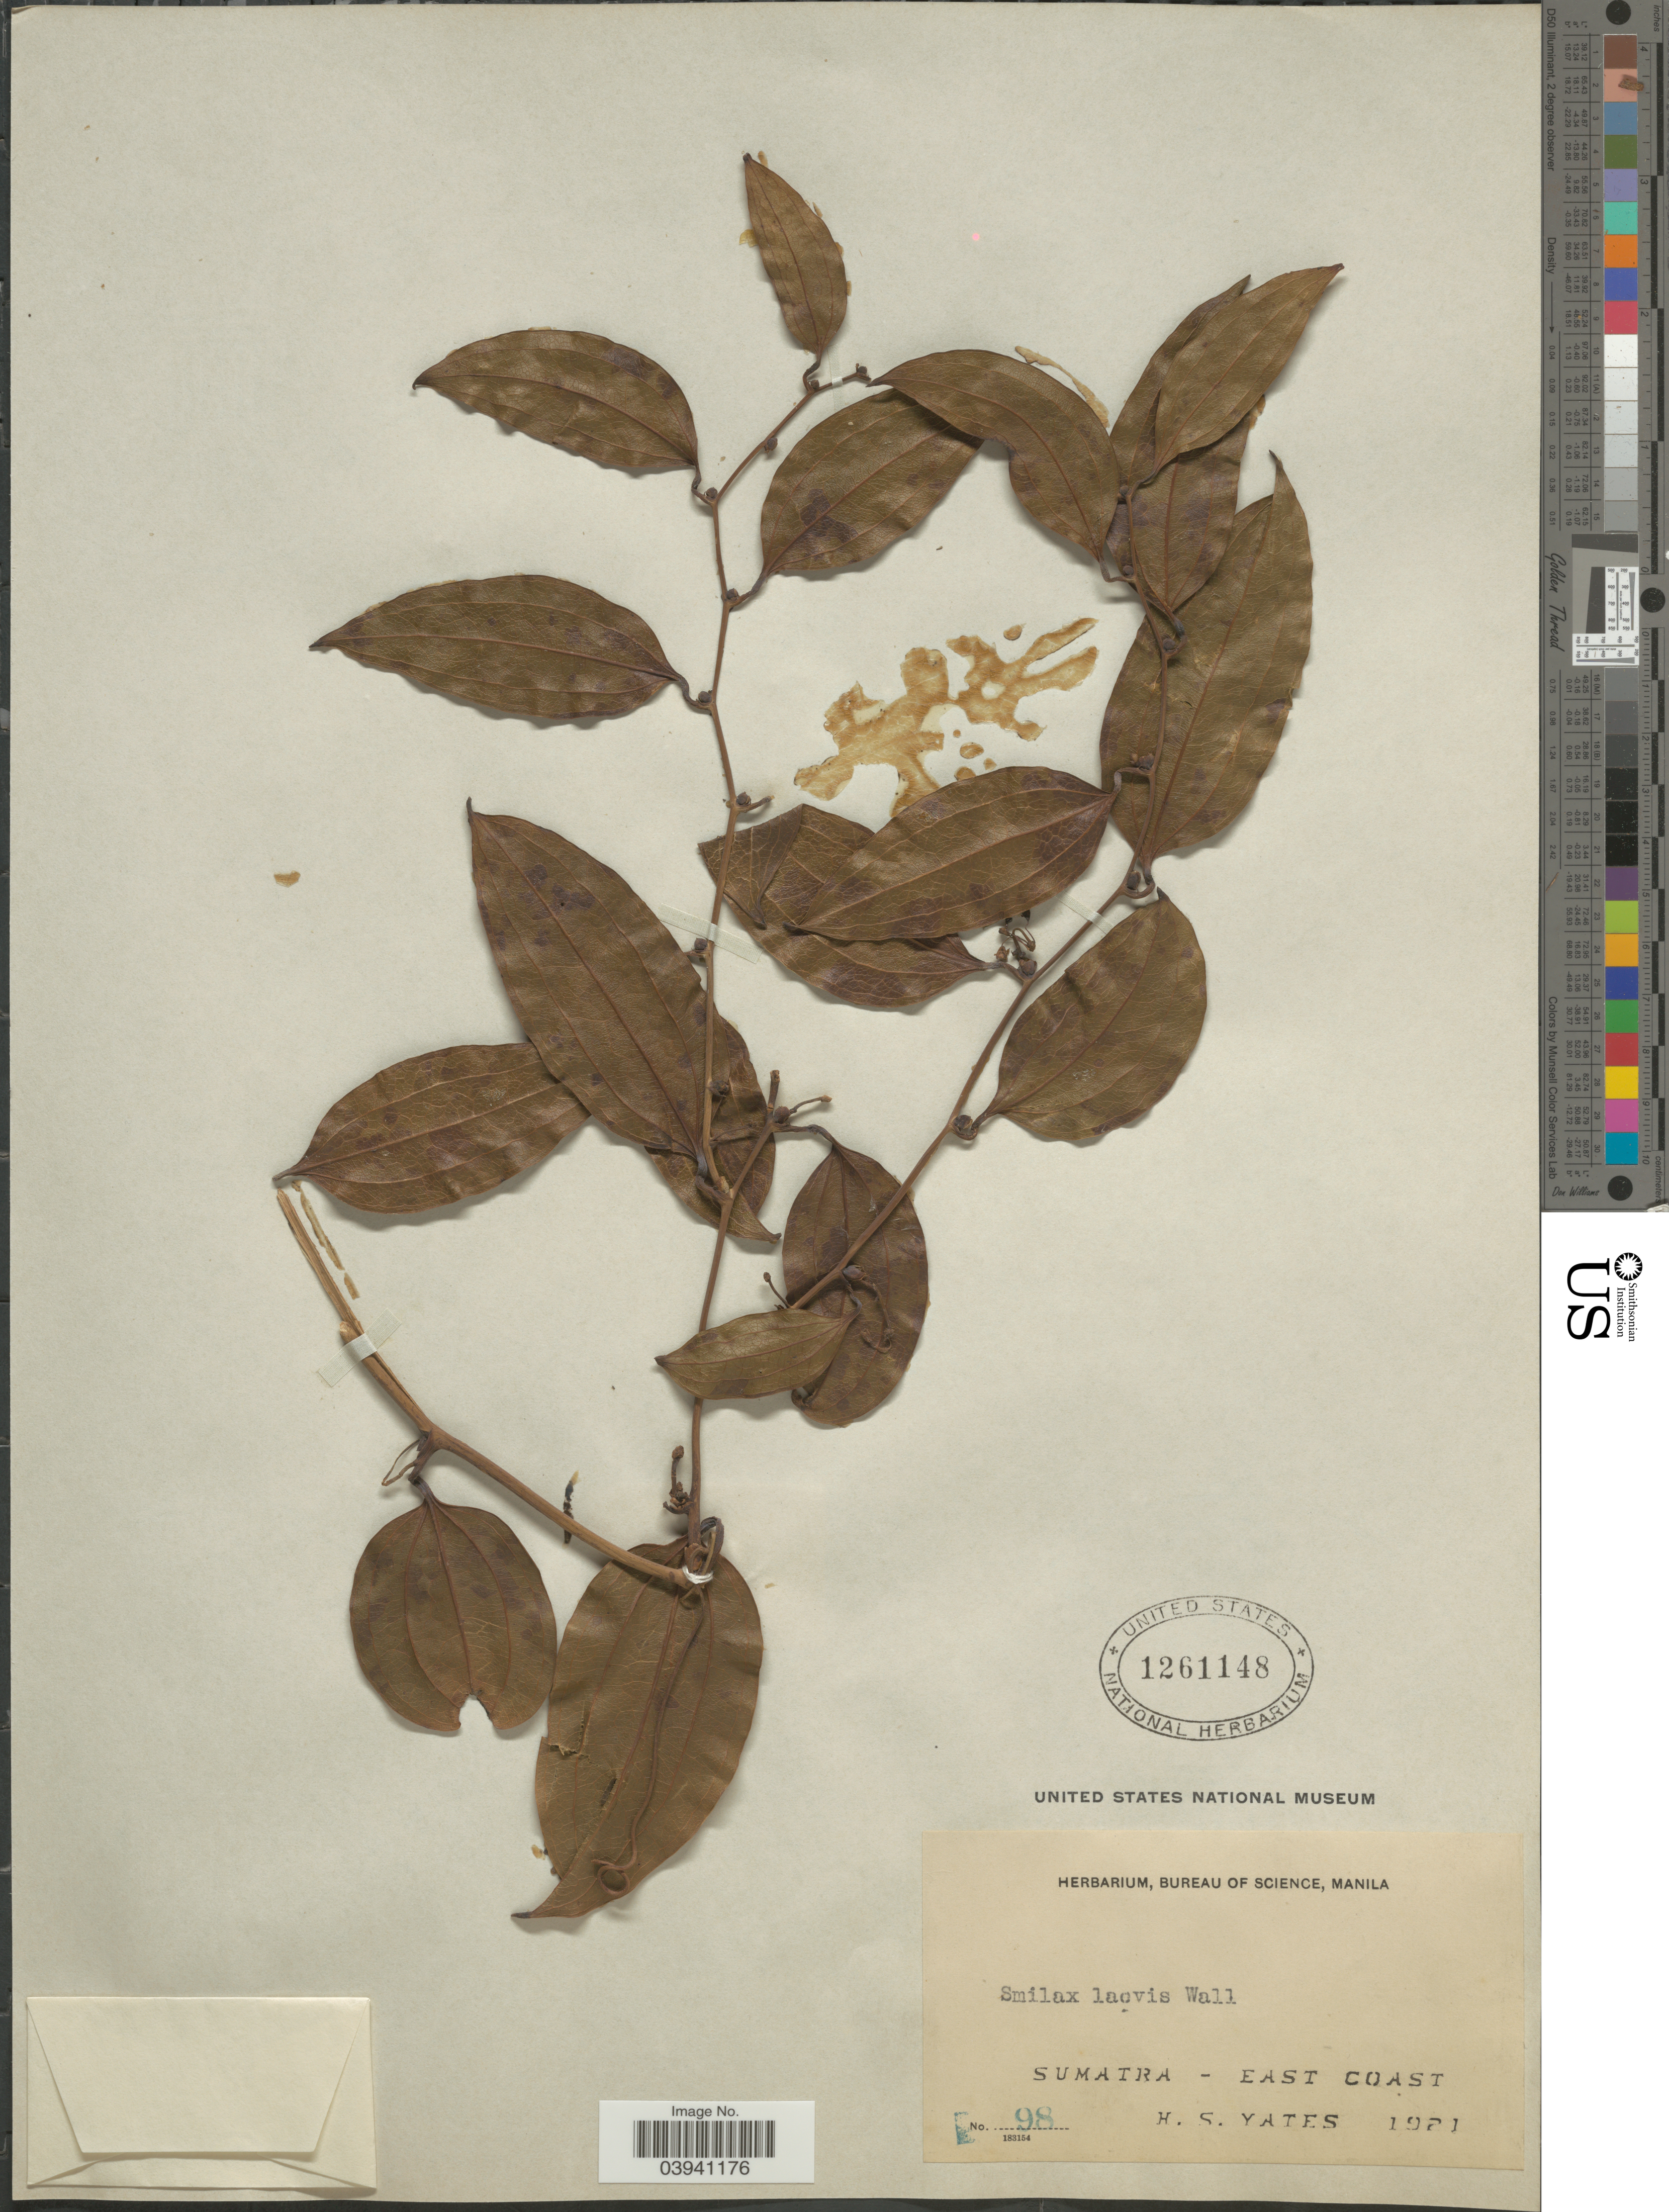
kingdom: Plantae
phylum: Tracheophyta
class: Liliopsida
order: Liliales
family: Smilacaceae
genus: Smilax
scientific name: Smilax laevis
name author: Wall. ex A. DC.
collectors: H. S. Yates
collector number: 98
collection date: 1921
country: Indonesia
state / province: Sumatra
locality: East Coast.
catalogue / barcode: US 1261148